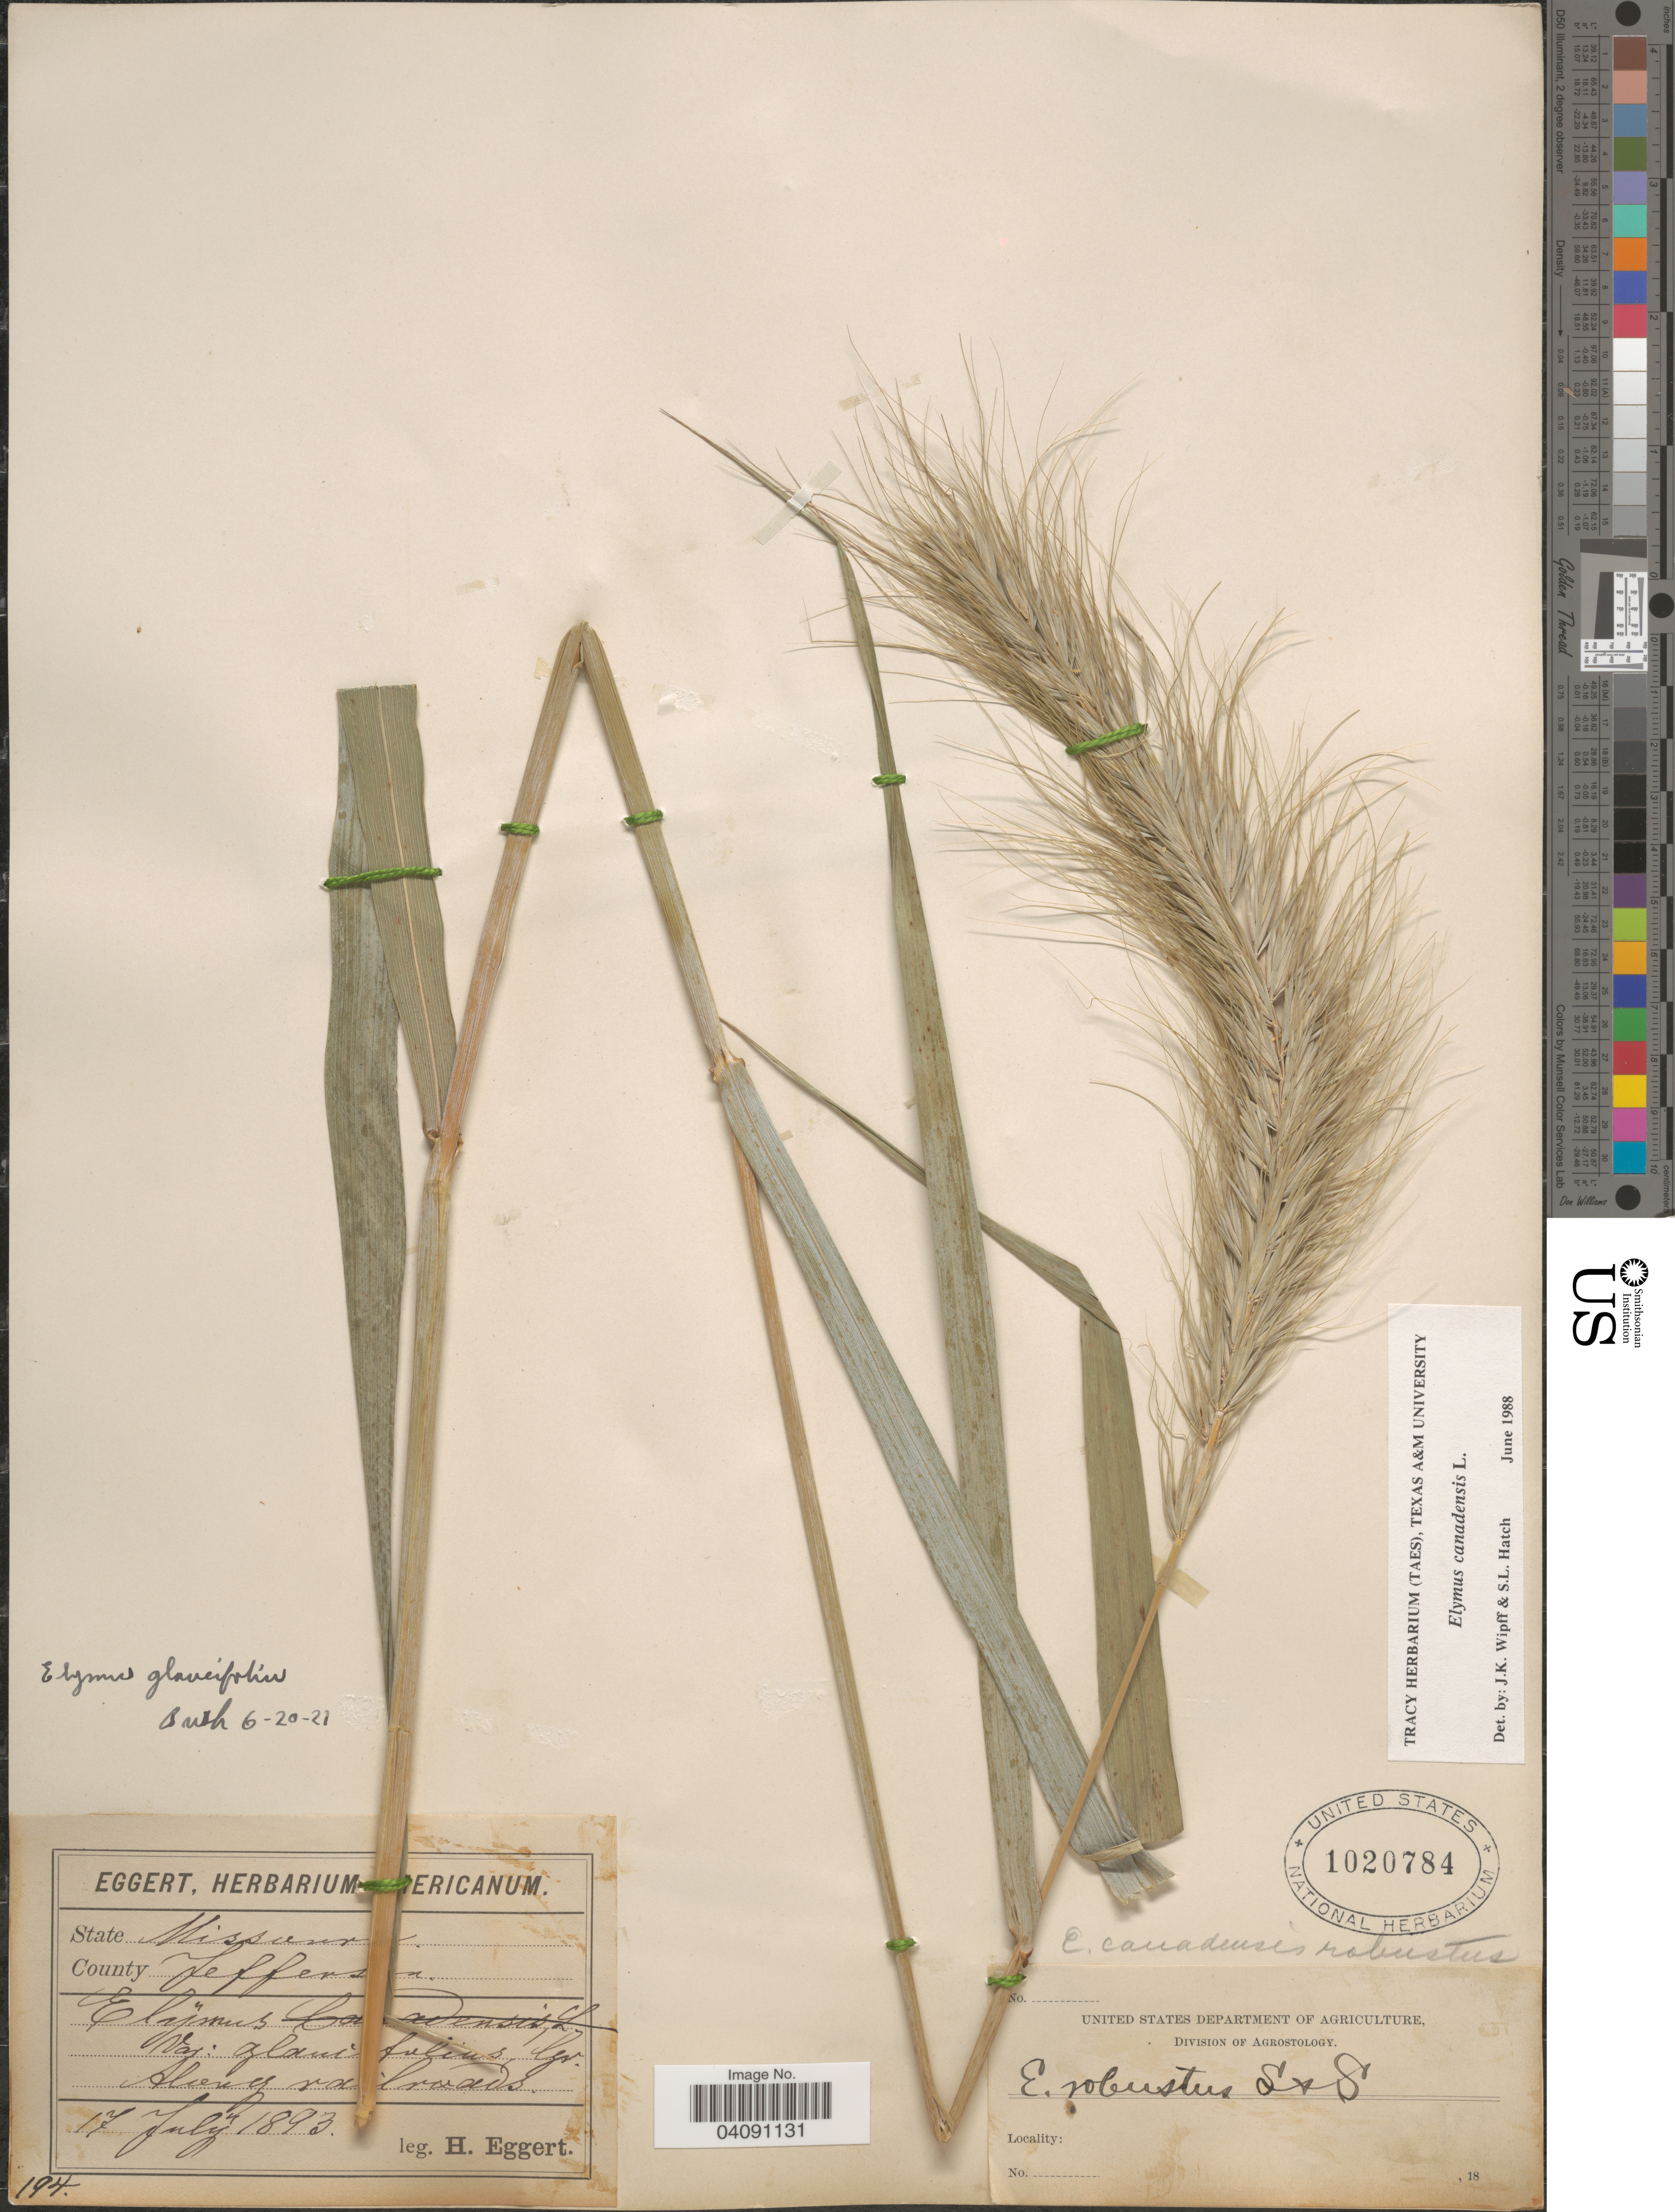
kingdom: Plantae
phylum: Tracheophyta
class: Liliopsida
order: Poales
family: Poaceae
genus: Elymus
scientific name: Elymus canadensis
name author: L.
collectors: H. Eggert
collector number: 194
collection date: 1893-07-17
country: United States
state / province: Missouri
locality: County Jefferson. Along railroad.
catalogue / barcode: US 1020784